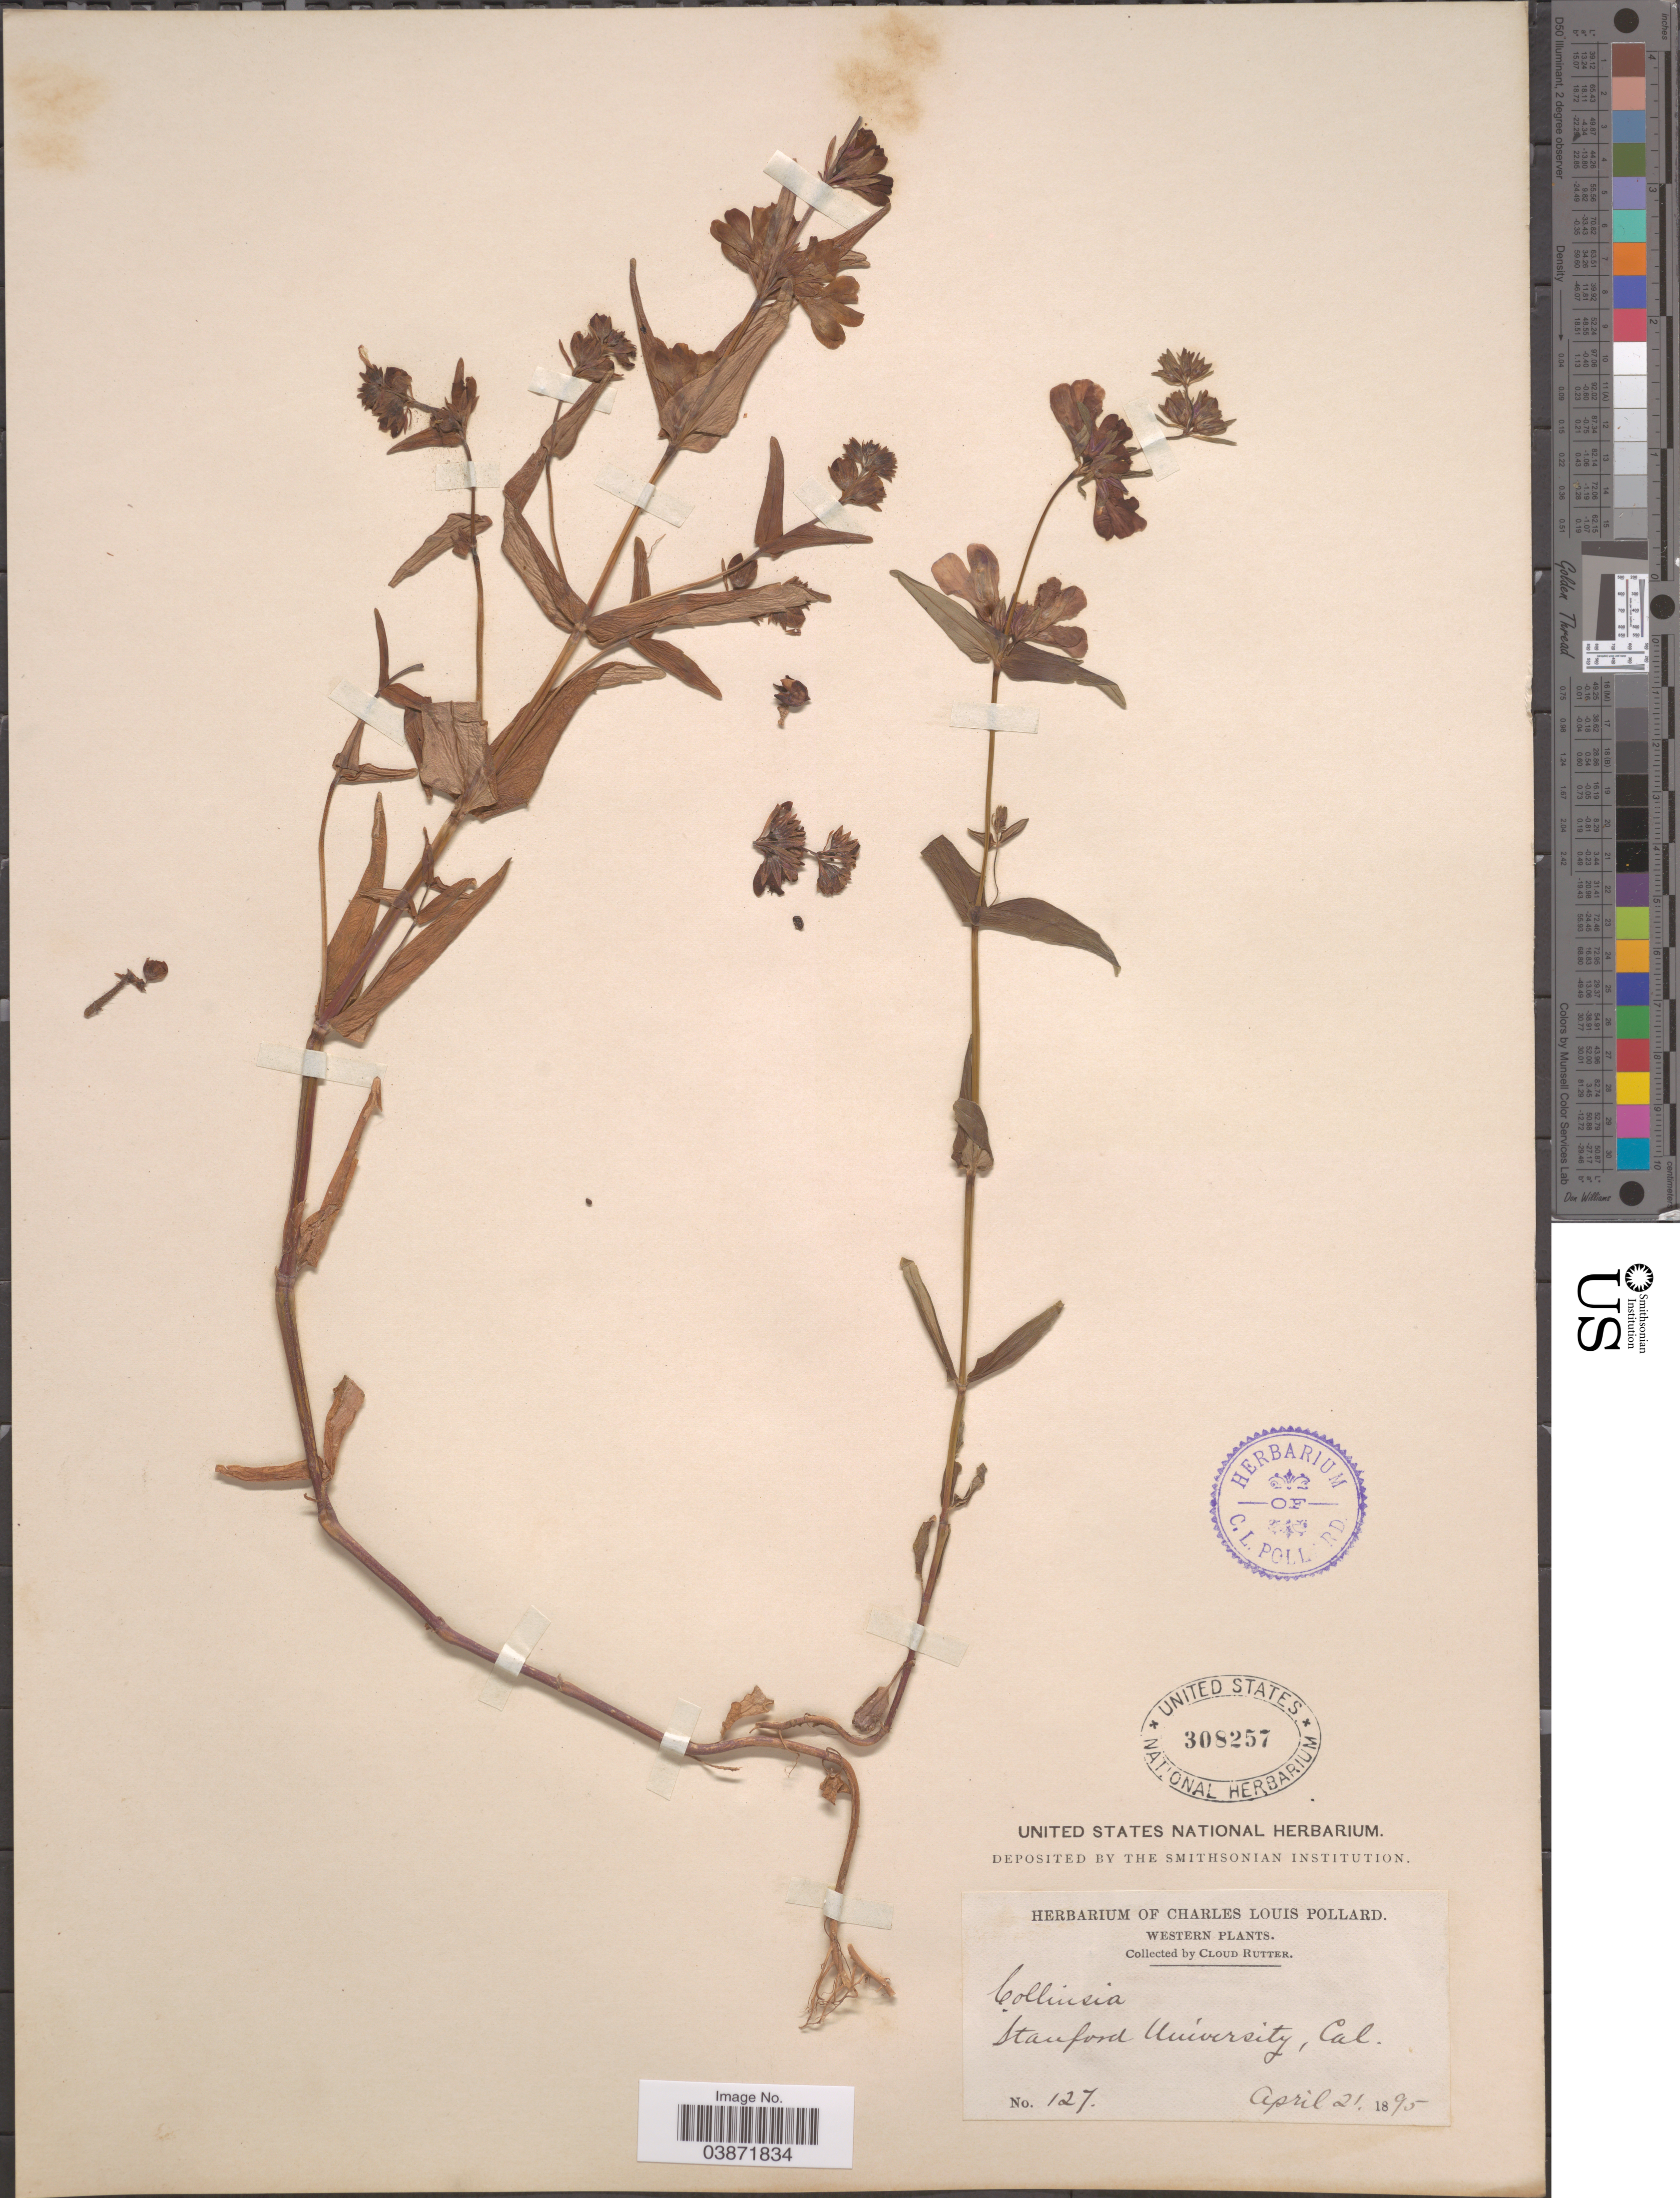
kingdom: Plantae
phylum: Tracheophyta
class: Magnoliopsida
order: Lamiales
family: Plantaginaceae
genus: Collinsia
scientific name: Collinsia sp.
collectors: C. Rutter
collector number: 127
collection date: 1895-04-21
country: United States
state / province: California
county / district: Santa Clara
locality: Western. Stanford University.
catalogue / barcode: US 308257